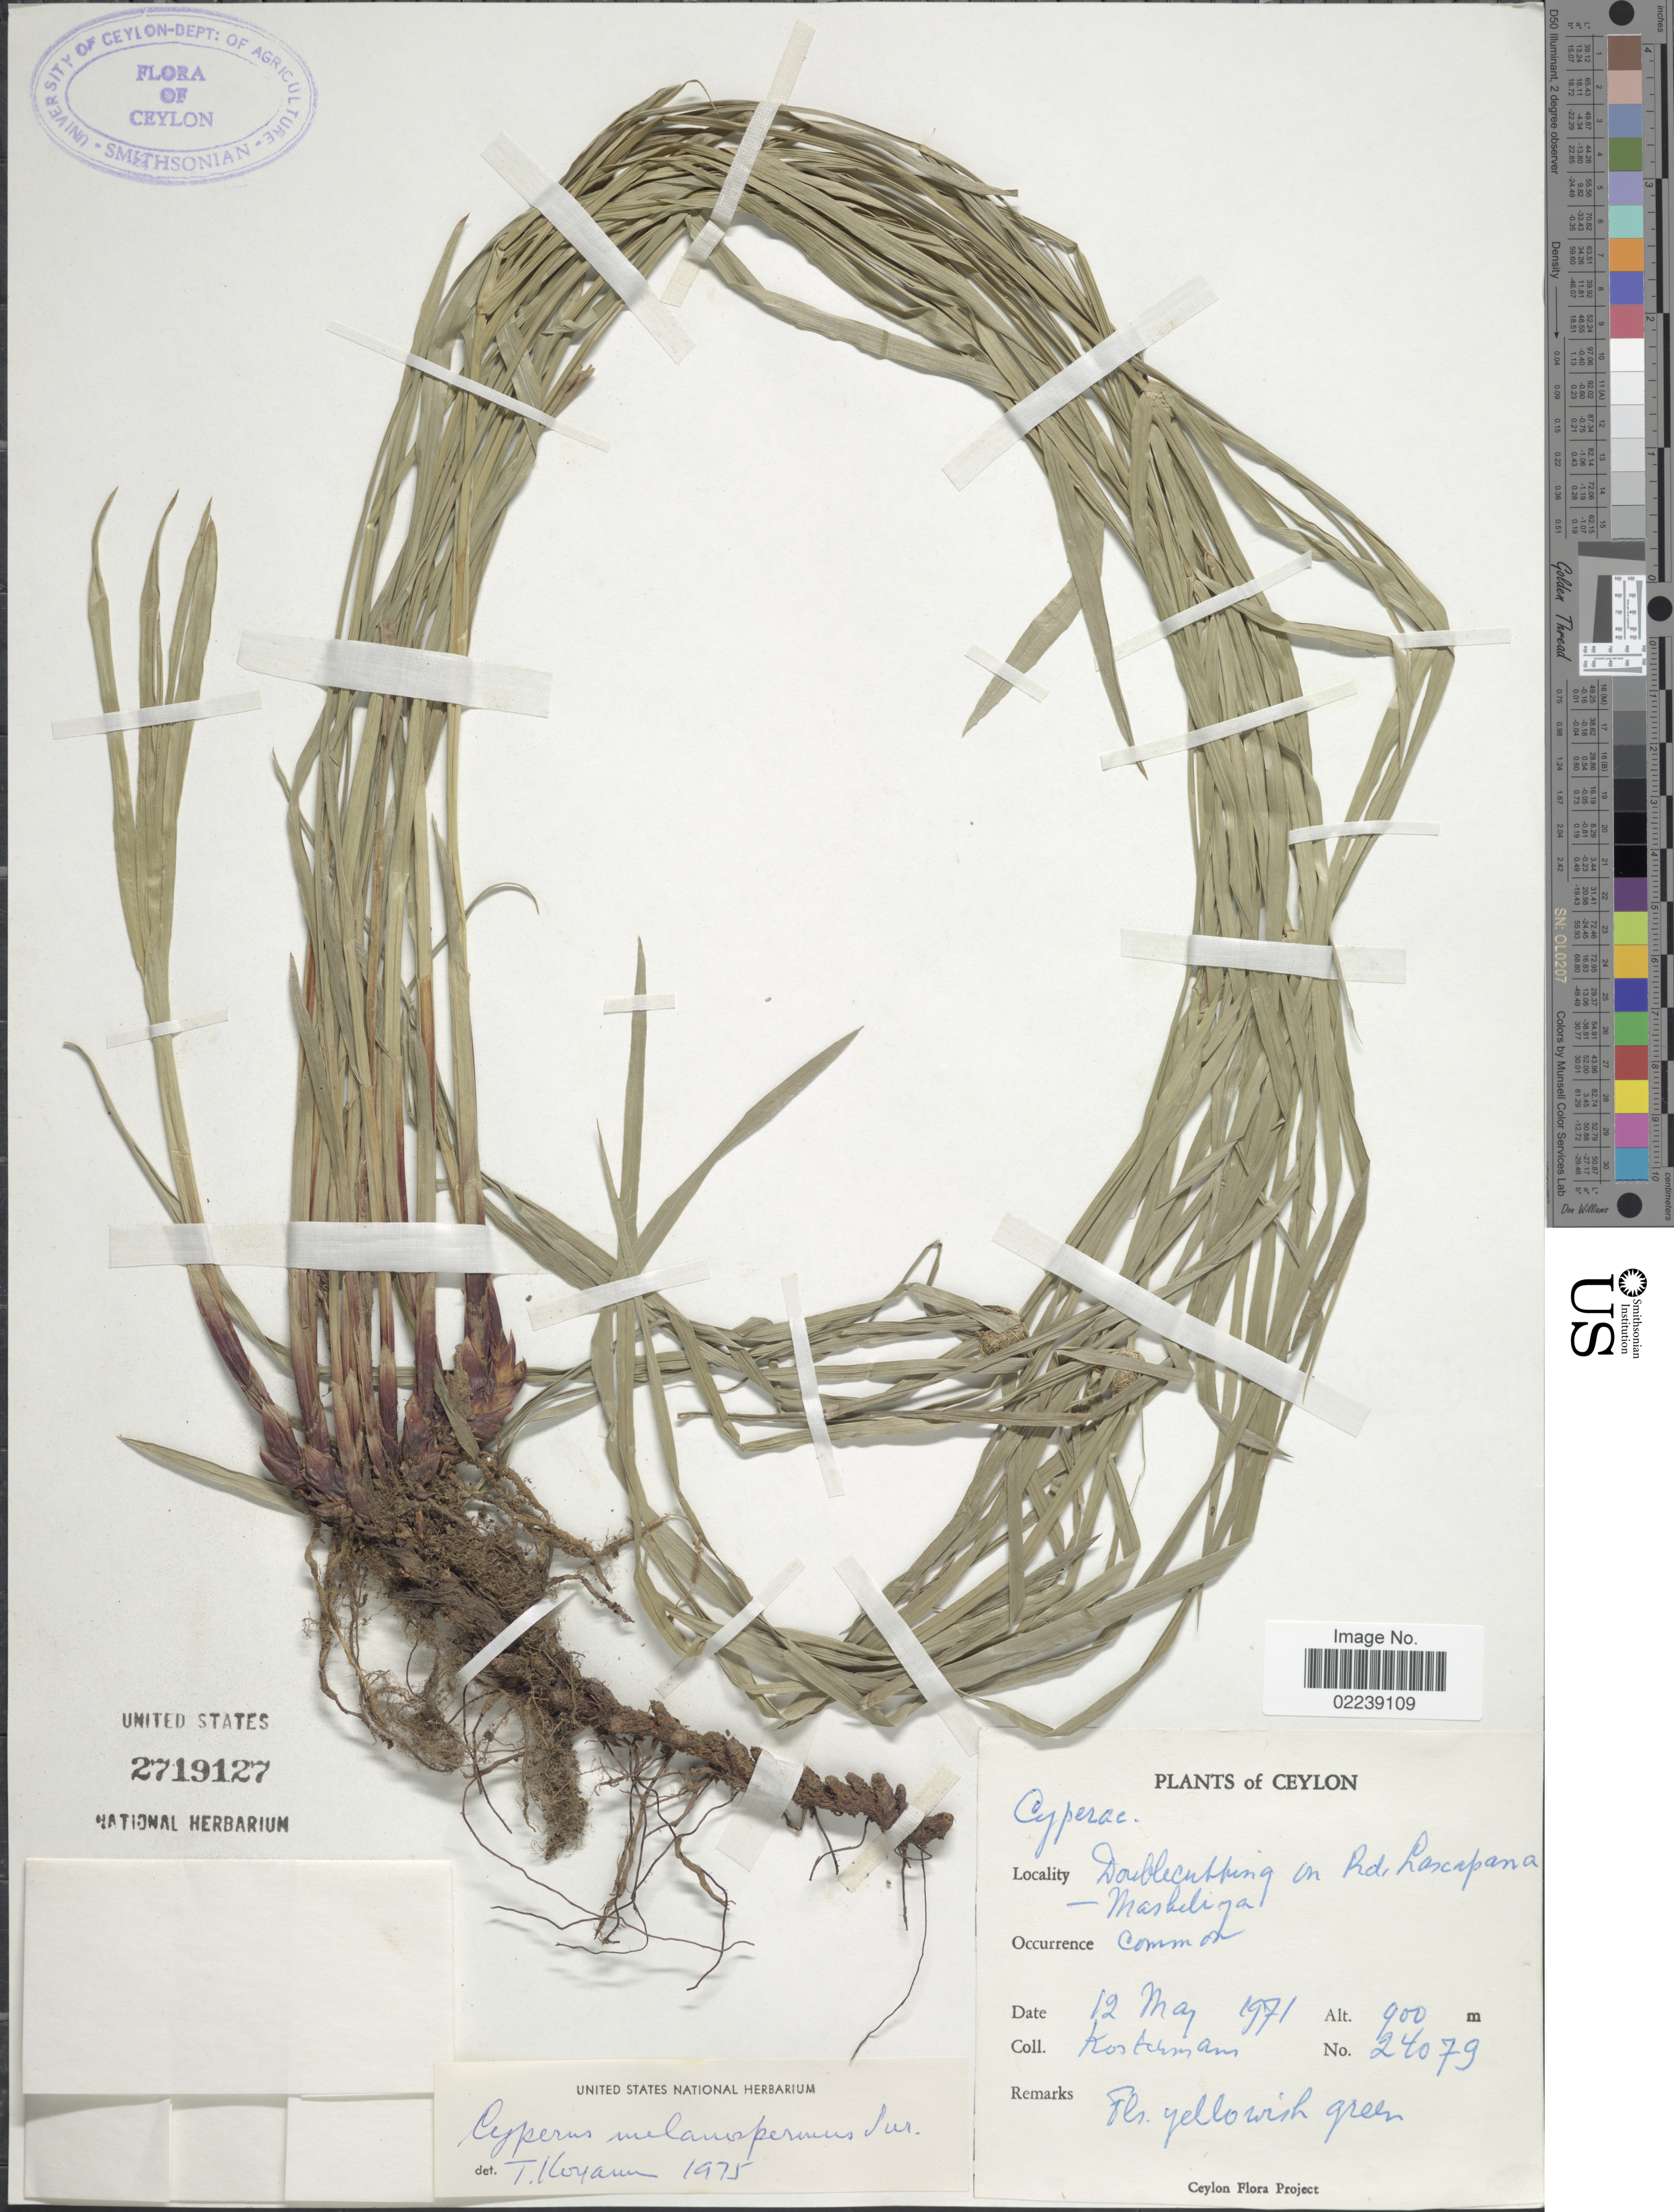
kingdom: Plantae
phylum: Tracheophyta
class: Liliopsida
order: Poales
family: Cyperaceae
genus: Cyperus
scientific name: Cyperus melanospermus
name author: (Nees) Valck. Sur.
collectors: Kostermans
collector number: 24079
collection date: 1971-05-12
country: Sri Lanka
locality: Ceylon. Double cutting on road Lascapana- Maskeliya [interpreted]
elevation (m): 900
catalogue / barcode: US 2719127